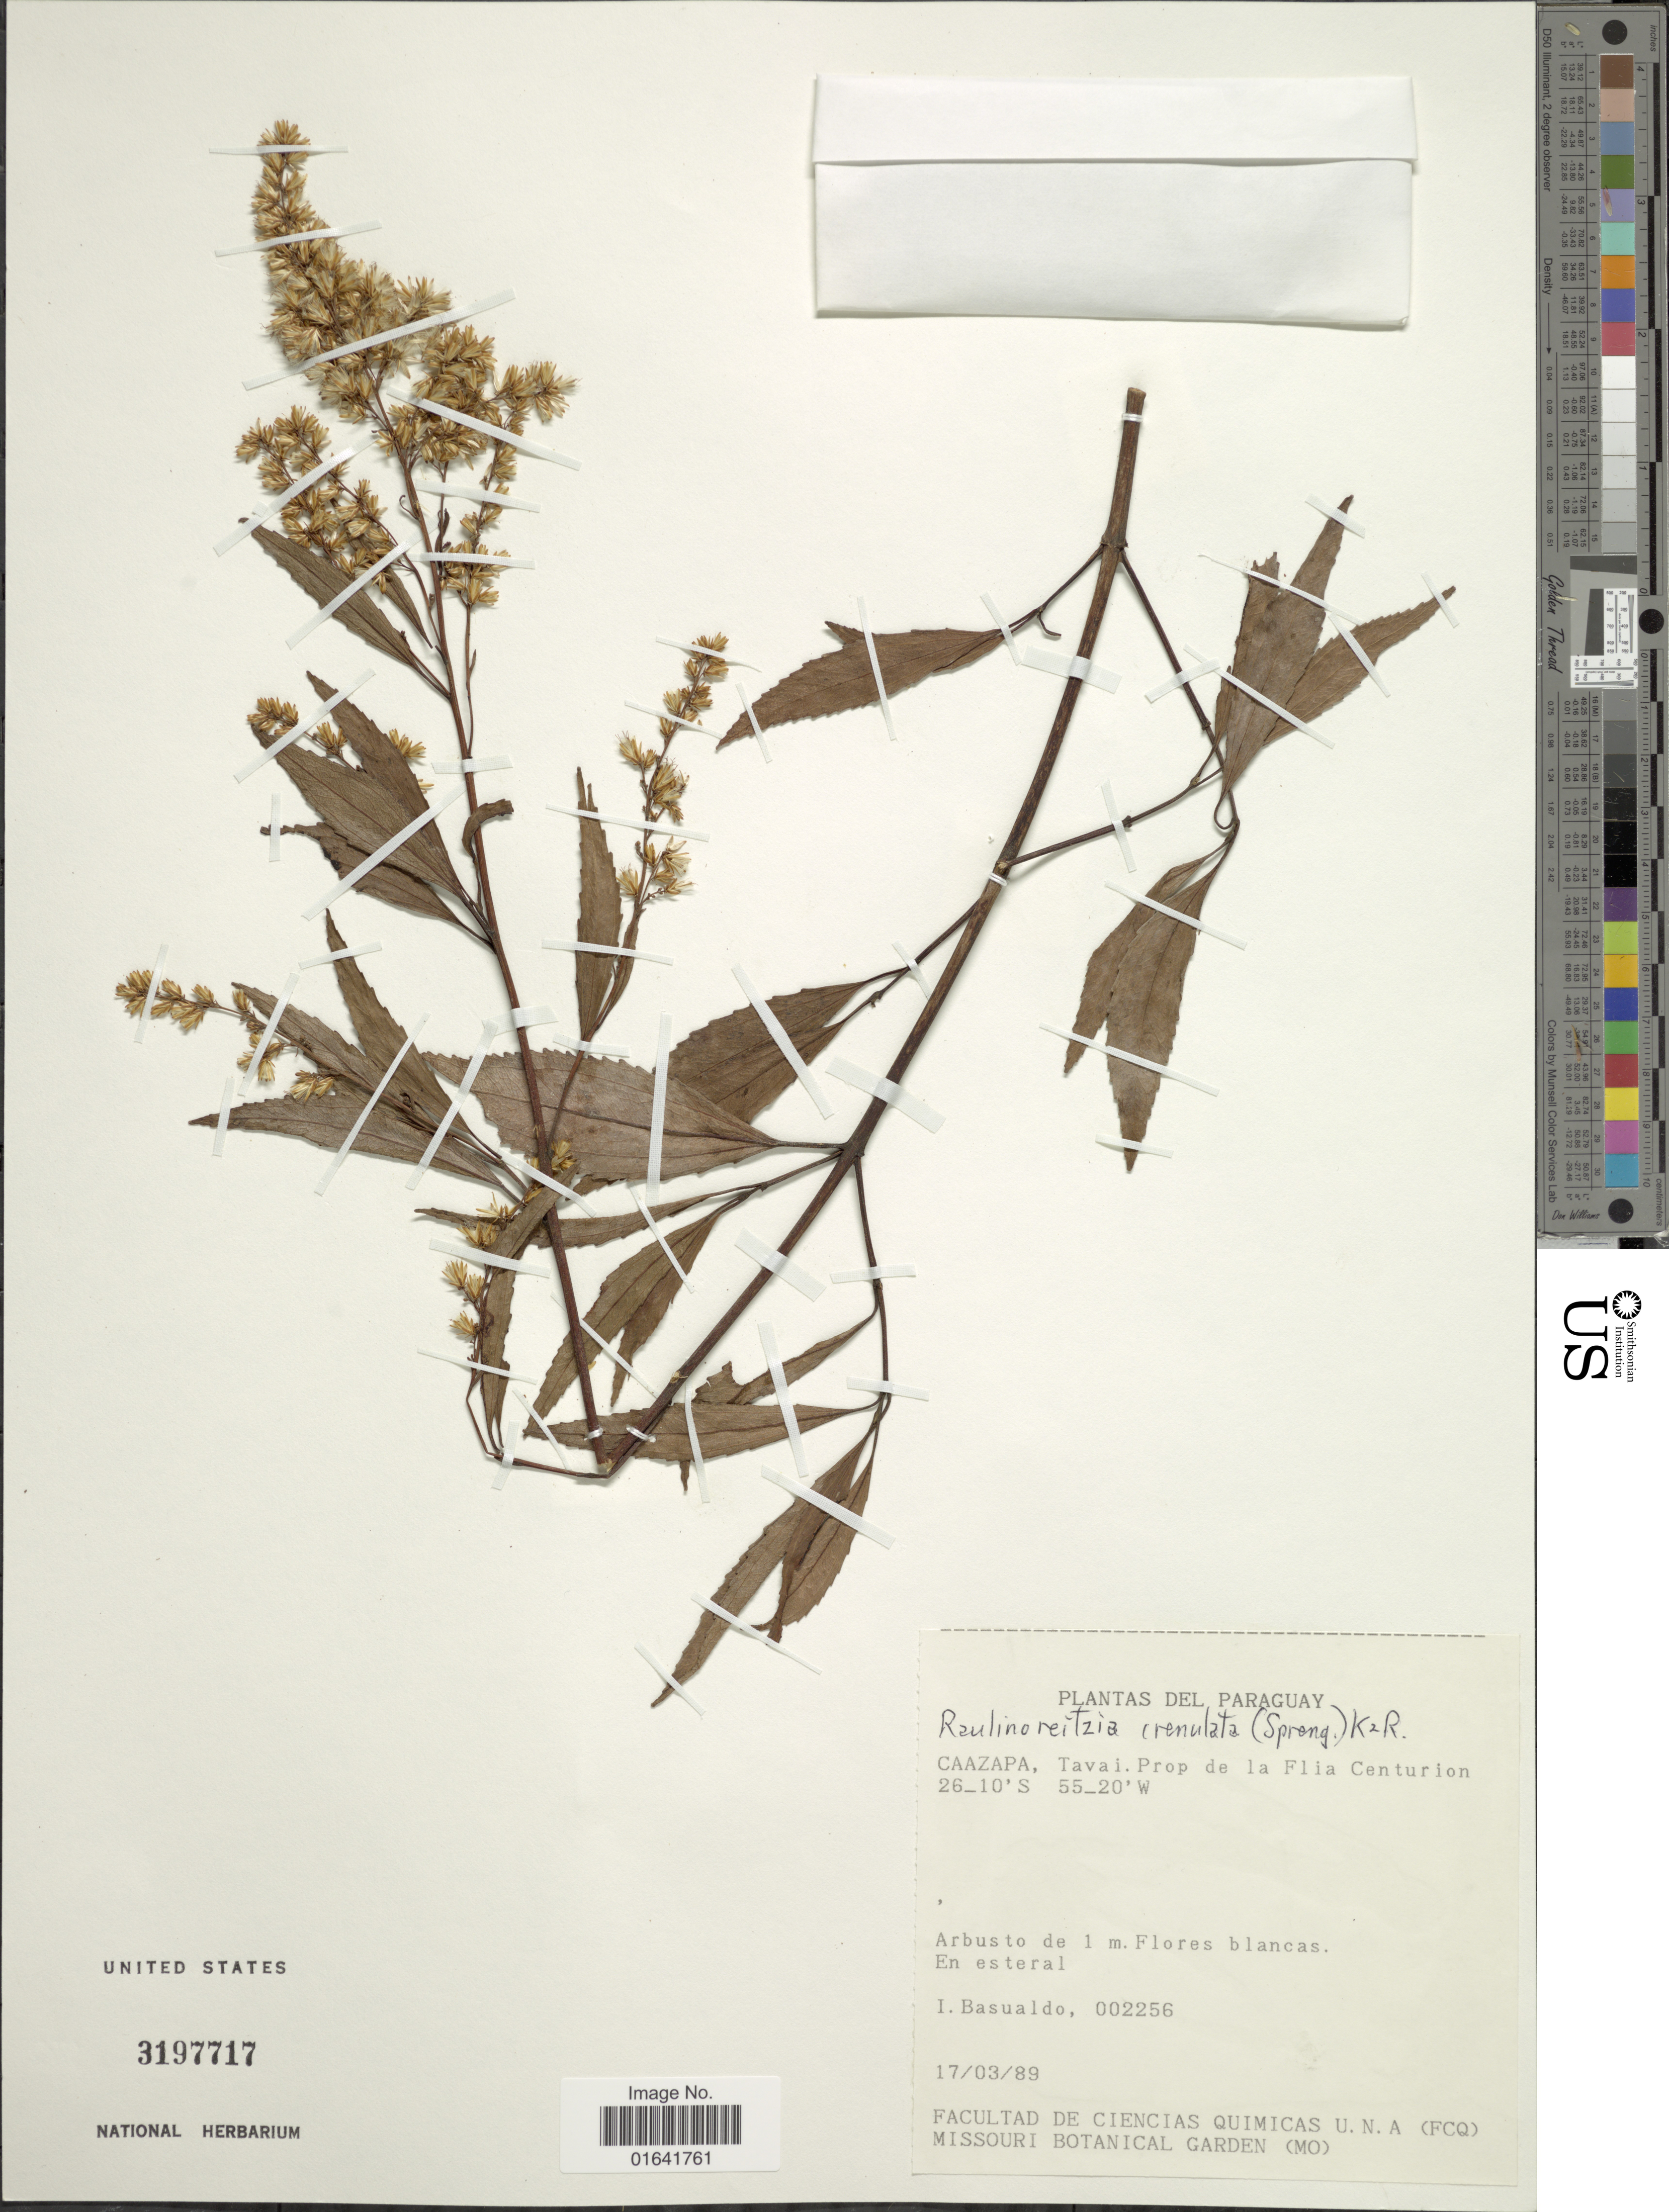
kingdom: Plantae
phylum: Tracheophyta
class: Magnoliopsida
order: Asterales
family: Asteraceae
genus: Raulinoreitzia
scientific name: Raulinoreitzia crenulata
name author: (Spreng.) R.M. King & H. Rob.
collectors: I. Basualdo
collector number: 002256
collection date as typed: Transcribed d/m/y: 17/3/89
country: Paraguay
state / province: Caazapa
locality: Tavai, Prop de la Flia Centurion, en estreral.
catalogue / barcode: US 3197717